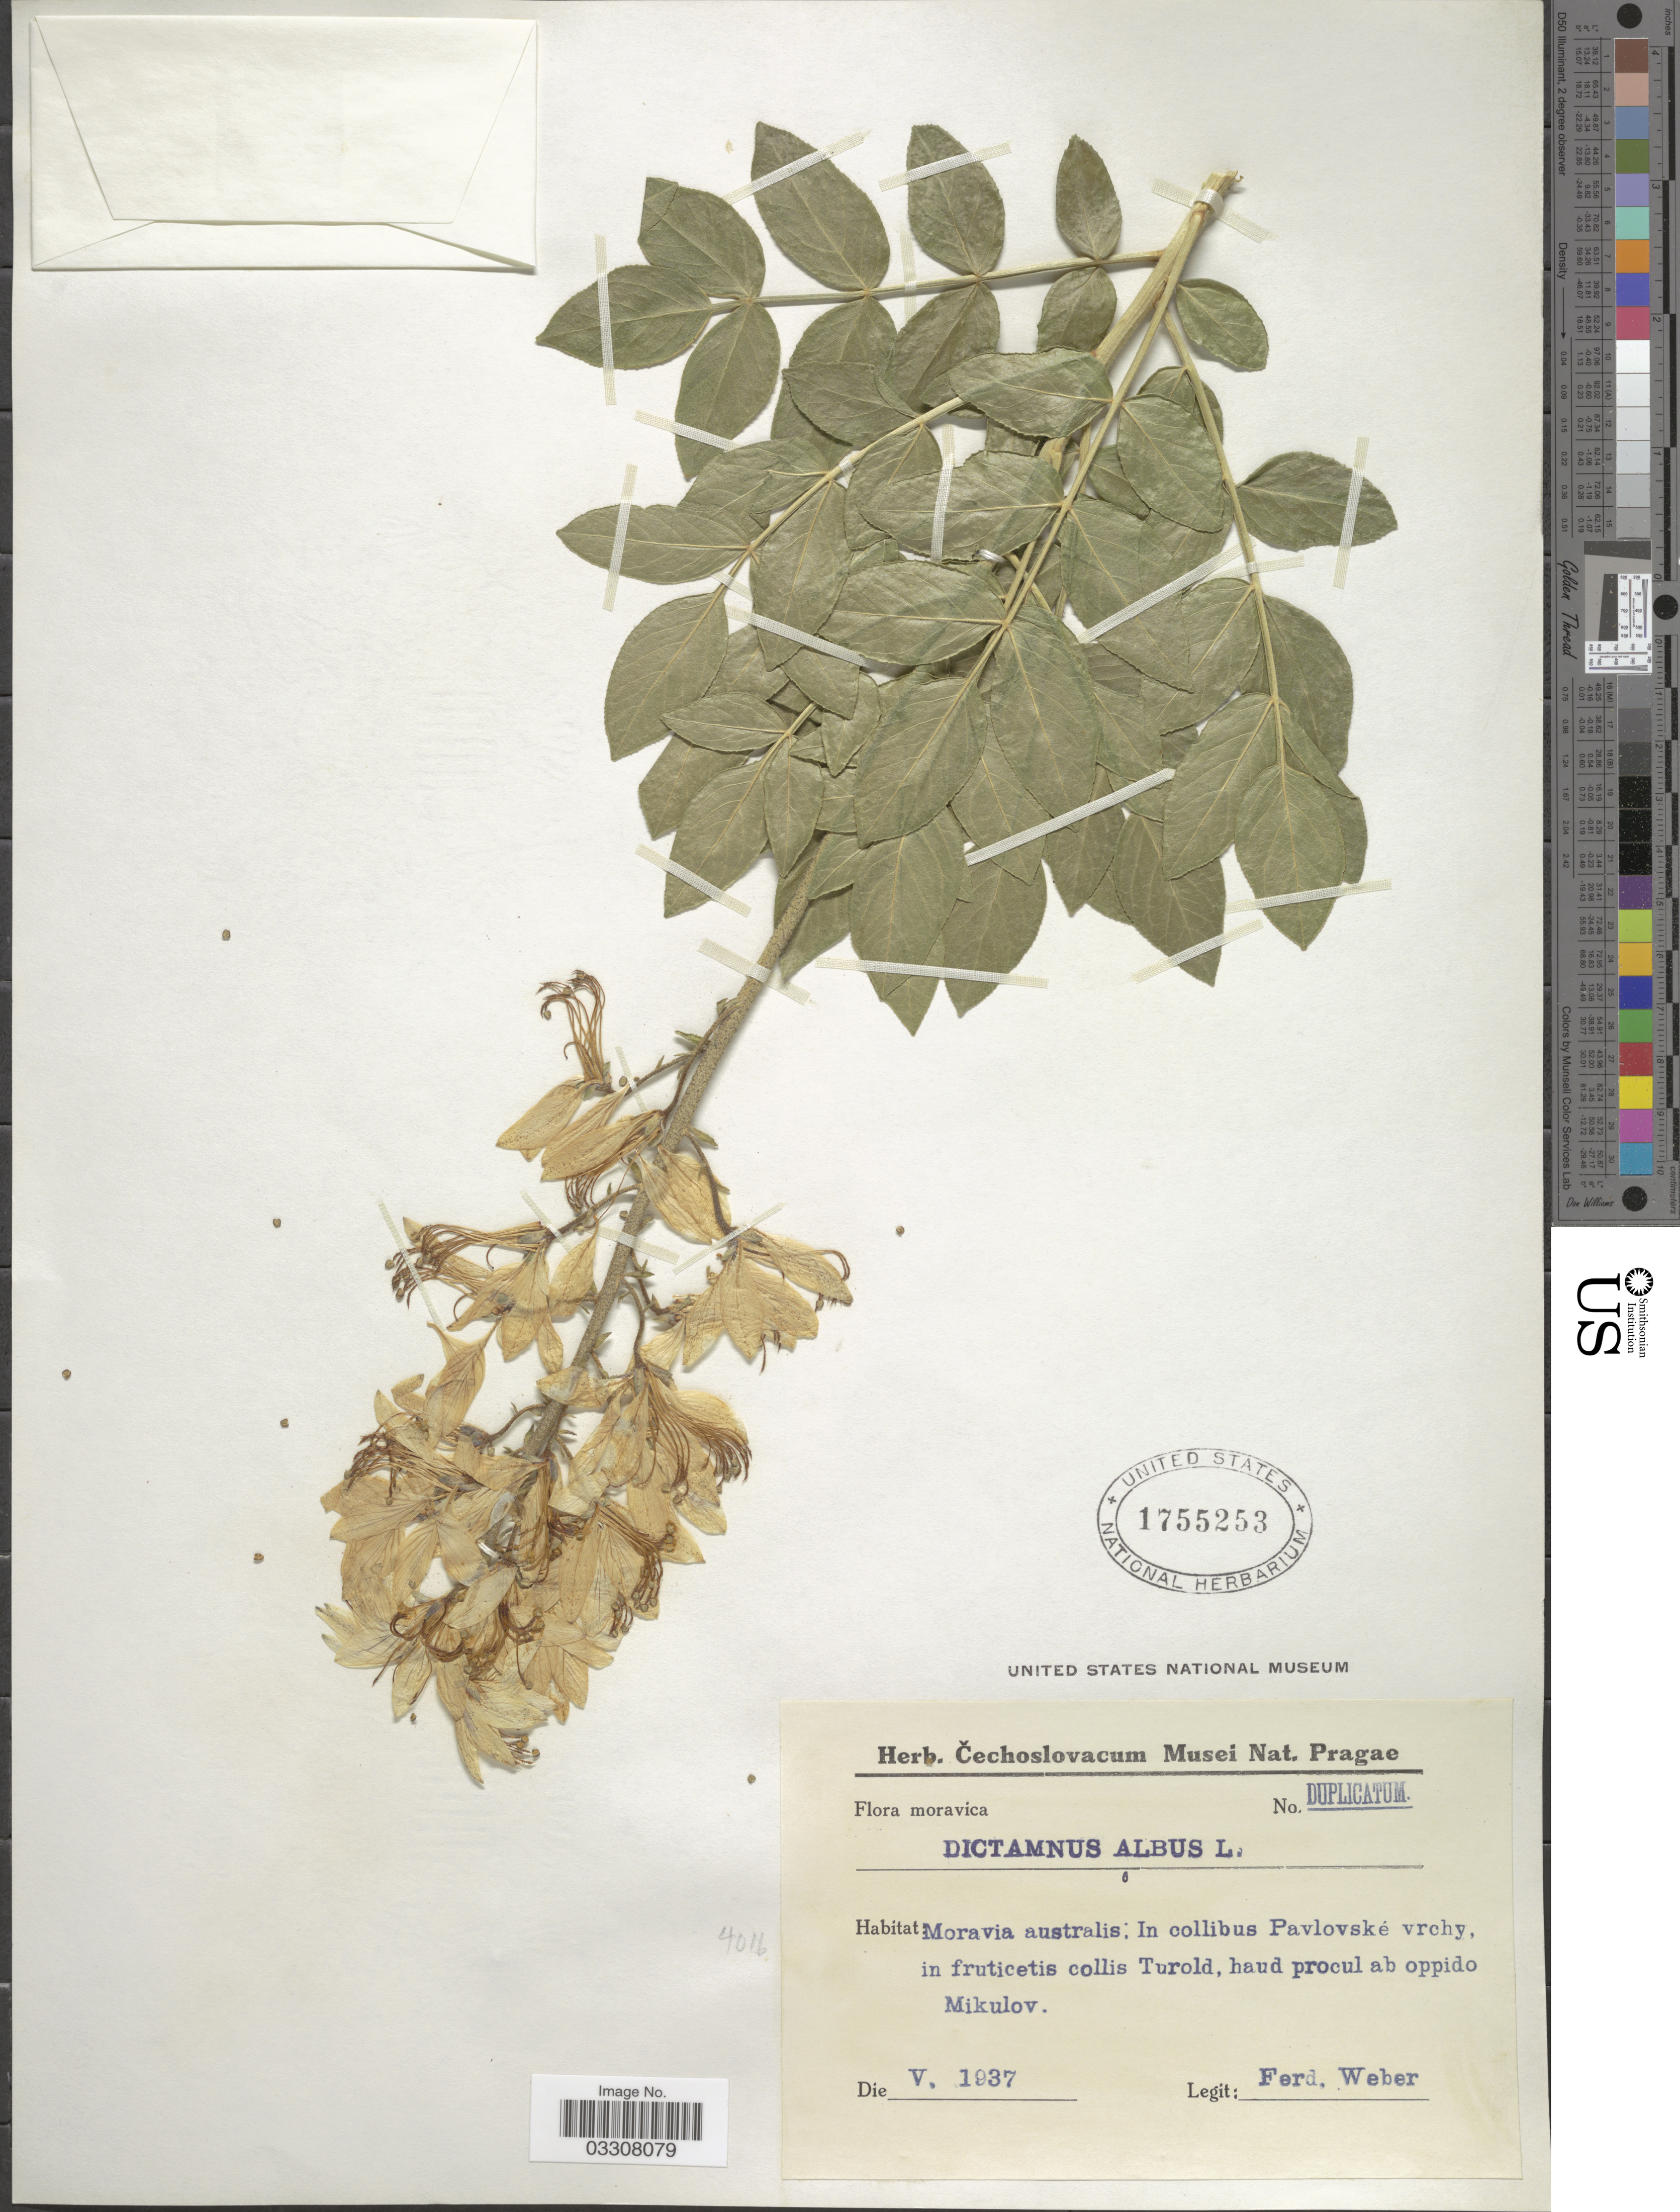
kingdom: Plantae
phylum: Tracheophyta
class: Magnoliopsida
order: Sapindales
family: Rutaceae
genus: Dictamnus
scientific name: Dictamnus albus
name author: L.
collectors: F. Weber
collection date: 1937-05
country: Czechia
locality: Moravica. Moravia australis: In collibus Pavlovské vrchy, in fruticetis collis Turold, haud procul ab oppido Mikulov.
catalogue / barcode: US 1755253